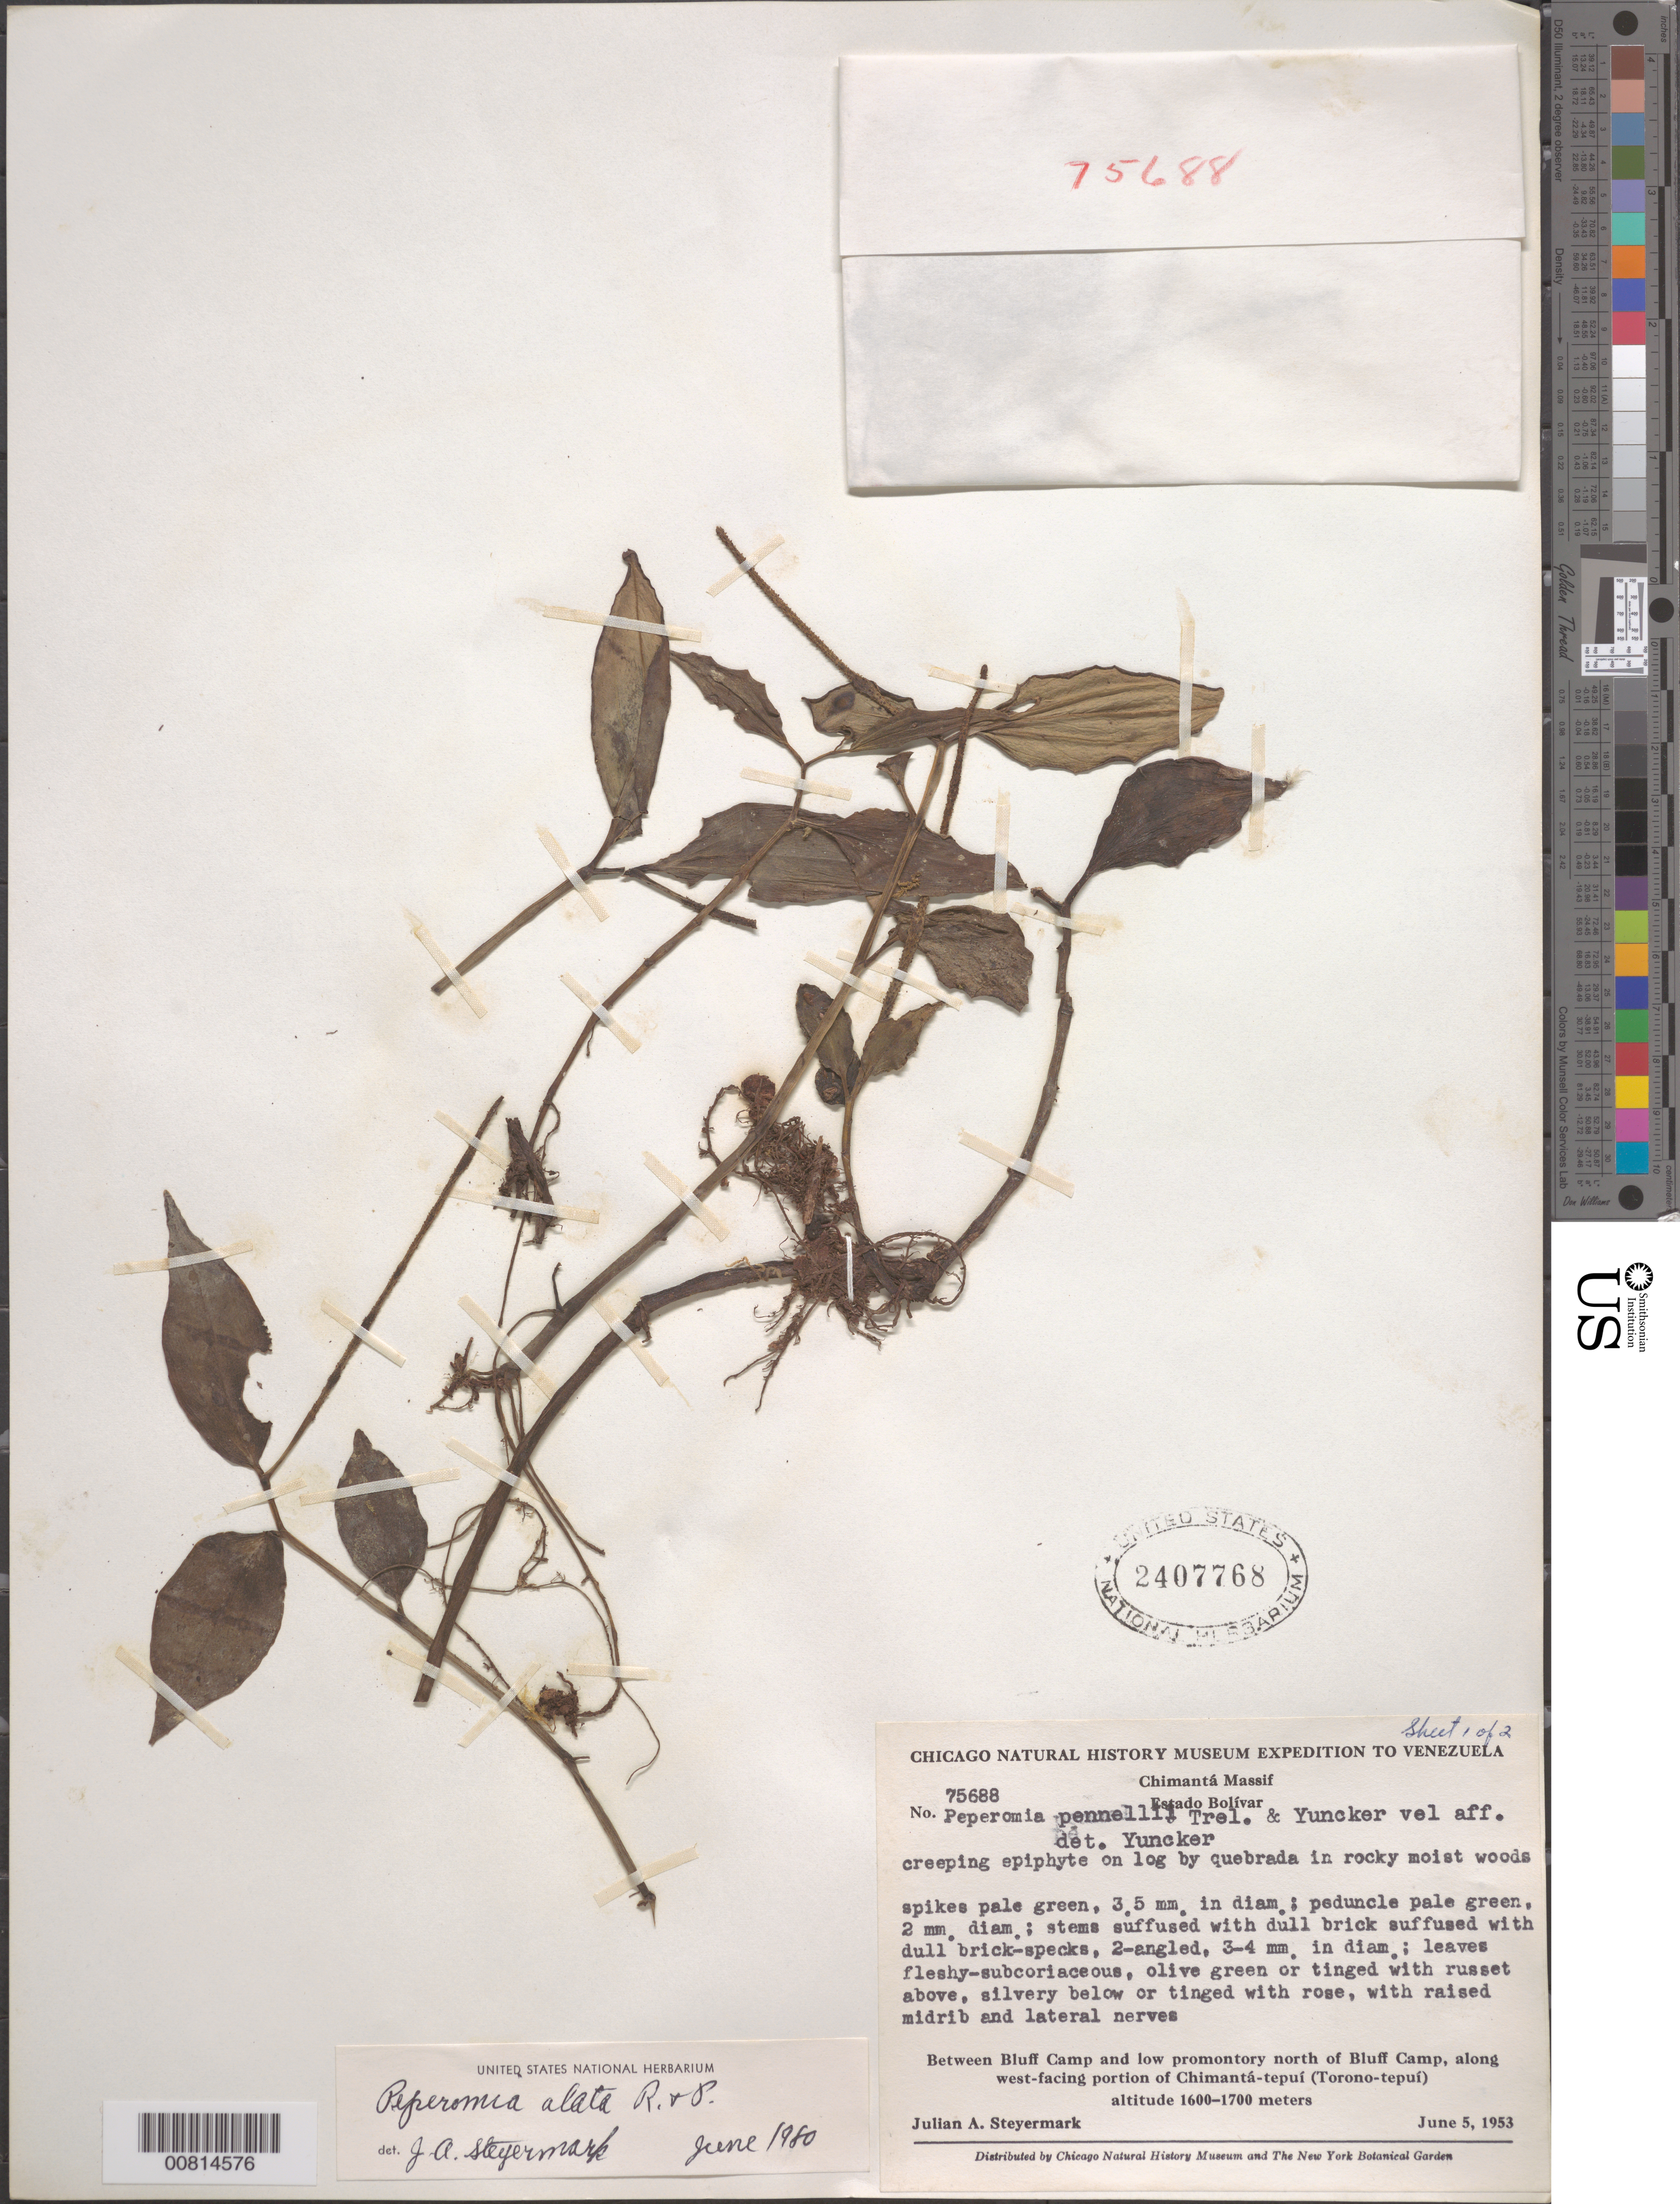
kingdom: Plantae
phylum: Tracheophyta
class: Magnoliopsida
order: Piperales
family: Piperaceae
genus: Peperomia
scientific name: Peperomia alata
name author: Ruiz & Pav.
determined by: Steyermark, Julian A., (VEN)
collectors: J. Steyermark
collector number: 75688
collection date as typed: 5-Jun-53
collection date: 1953-06-05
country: Venezuela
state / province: Bolívar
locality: Chimantá Massif, Chimantá-tepuí (Torono-tepuí), W-facing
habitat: On log by quebrada in rocky moist woods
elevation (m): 1600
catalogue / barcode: US 24077768